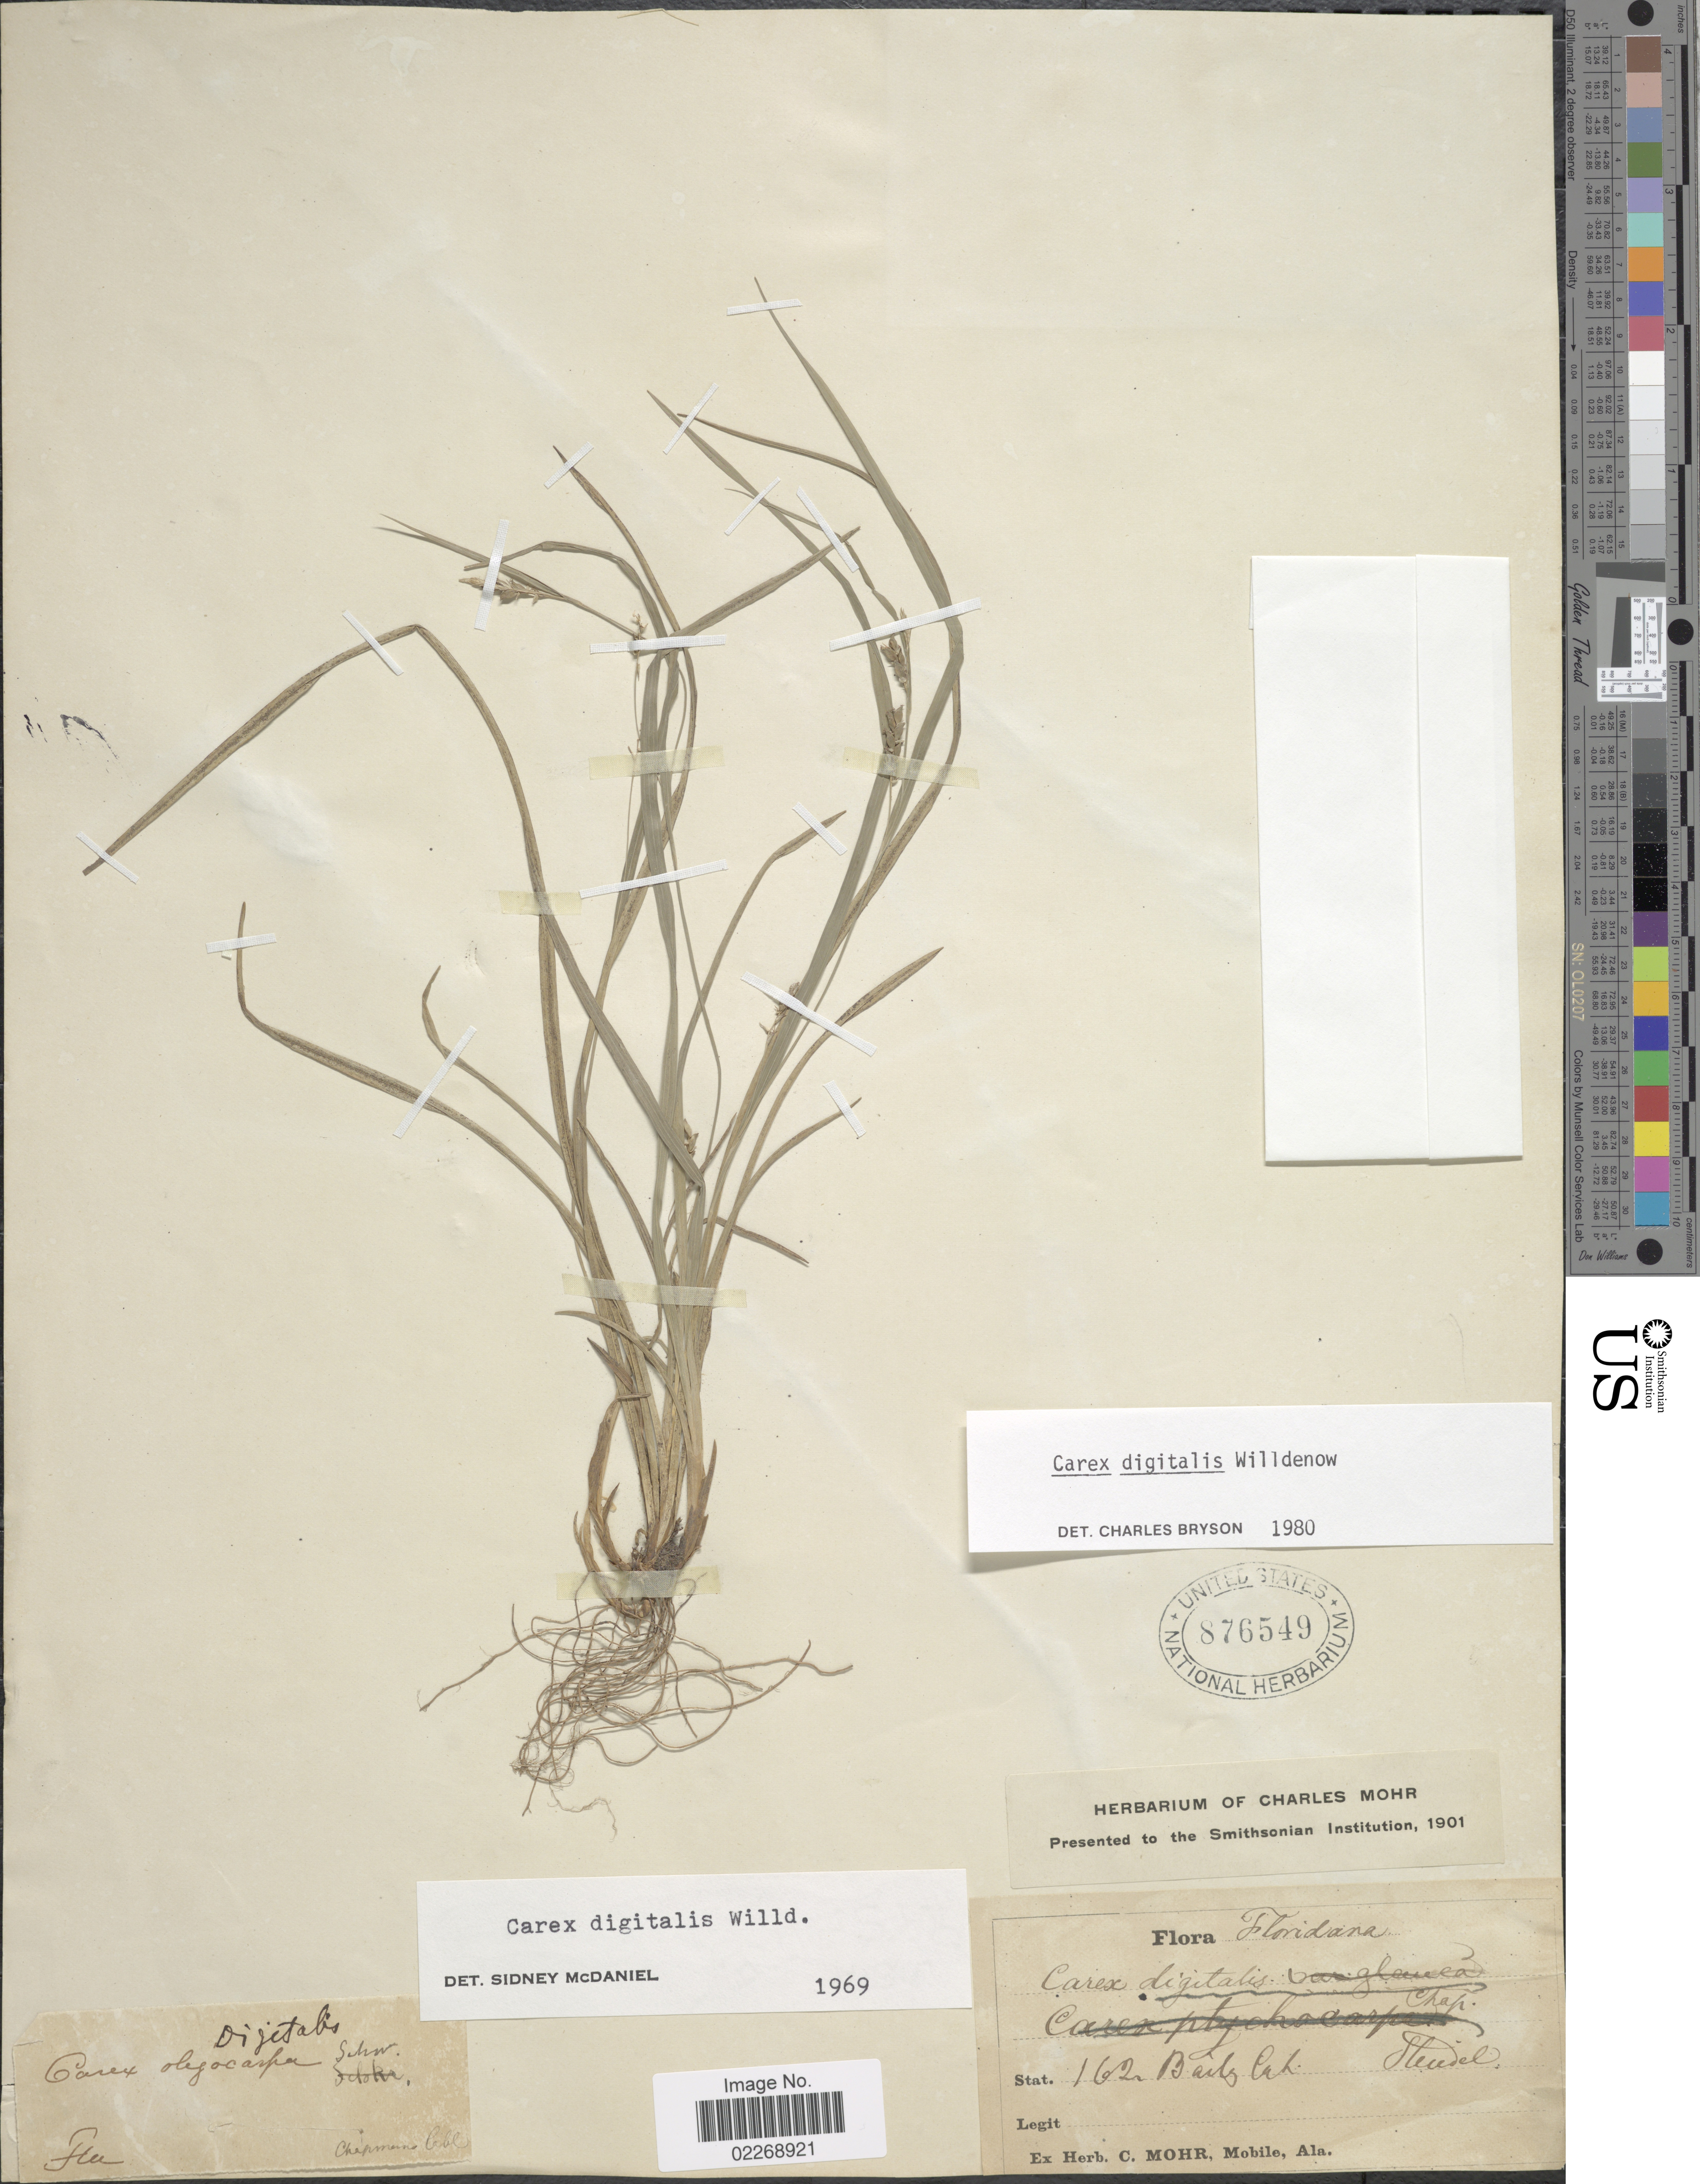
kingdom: Plantae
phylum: Tracheophyta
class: Liliopsida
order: Poales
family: Cyperaceae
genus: Carex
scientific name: Carex digitalis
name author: Willd.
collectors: A. Chapman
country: United States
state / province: Florida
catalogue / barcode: US 876549